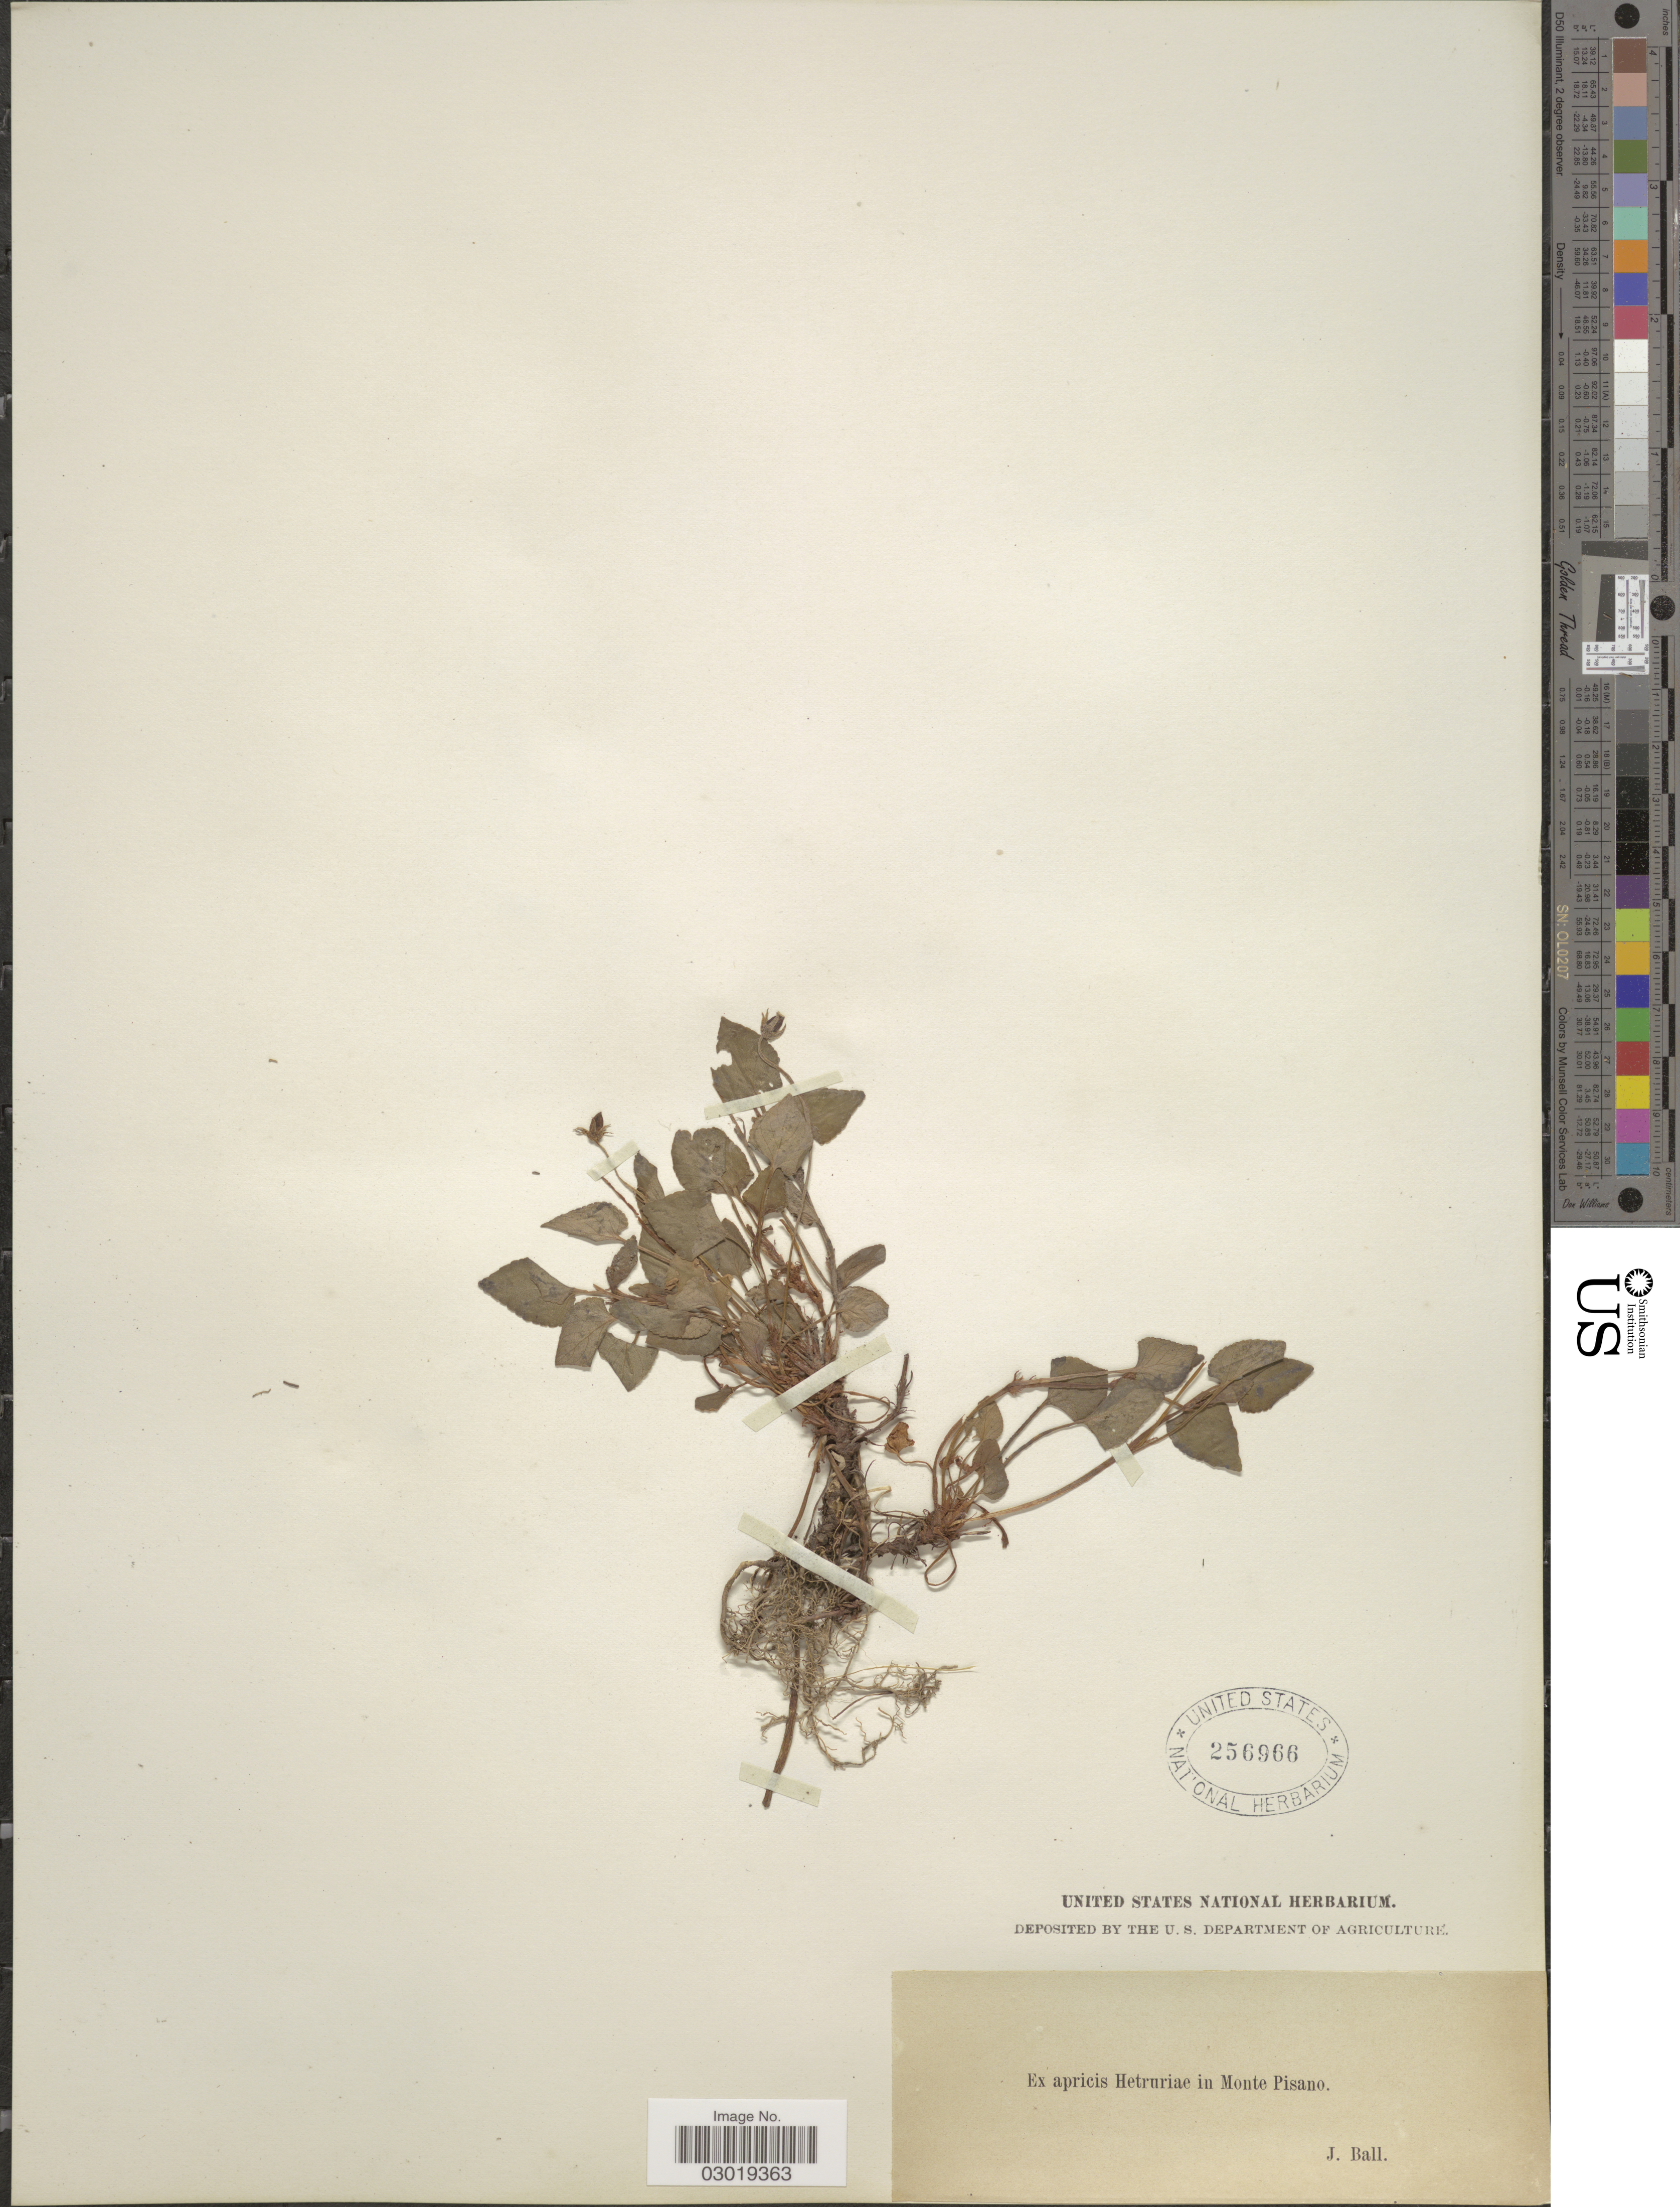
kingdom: Plantae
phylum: Tracheophyta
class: Magnoliopsida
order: Malpighiales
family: Violaceae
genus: Viola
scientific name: Viola sp.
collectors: J. Ball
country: Italy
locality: Ex Apricis Hetruriae in Monte Pisano.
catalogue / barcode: US 256966